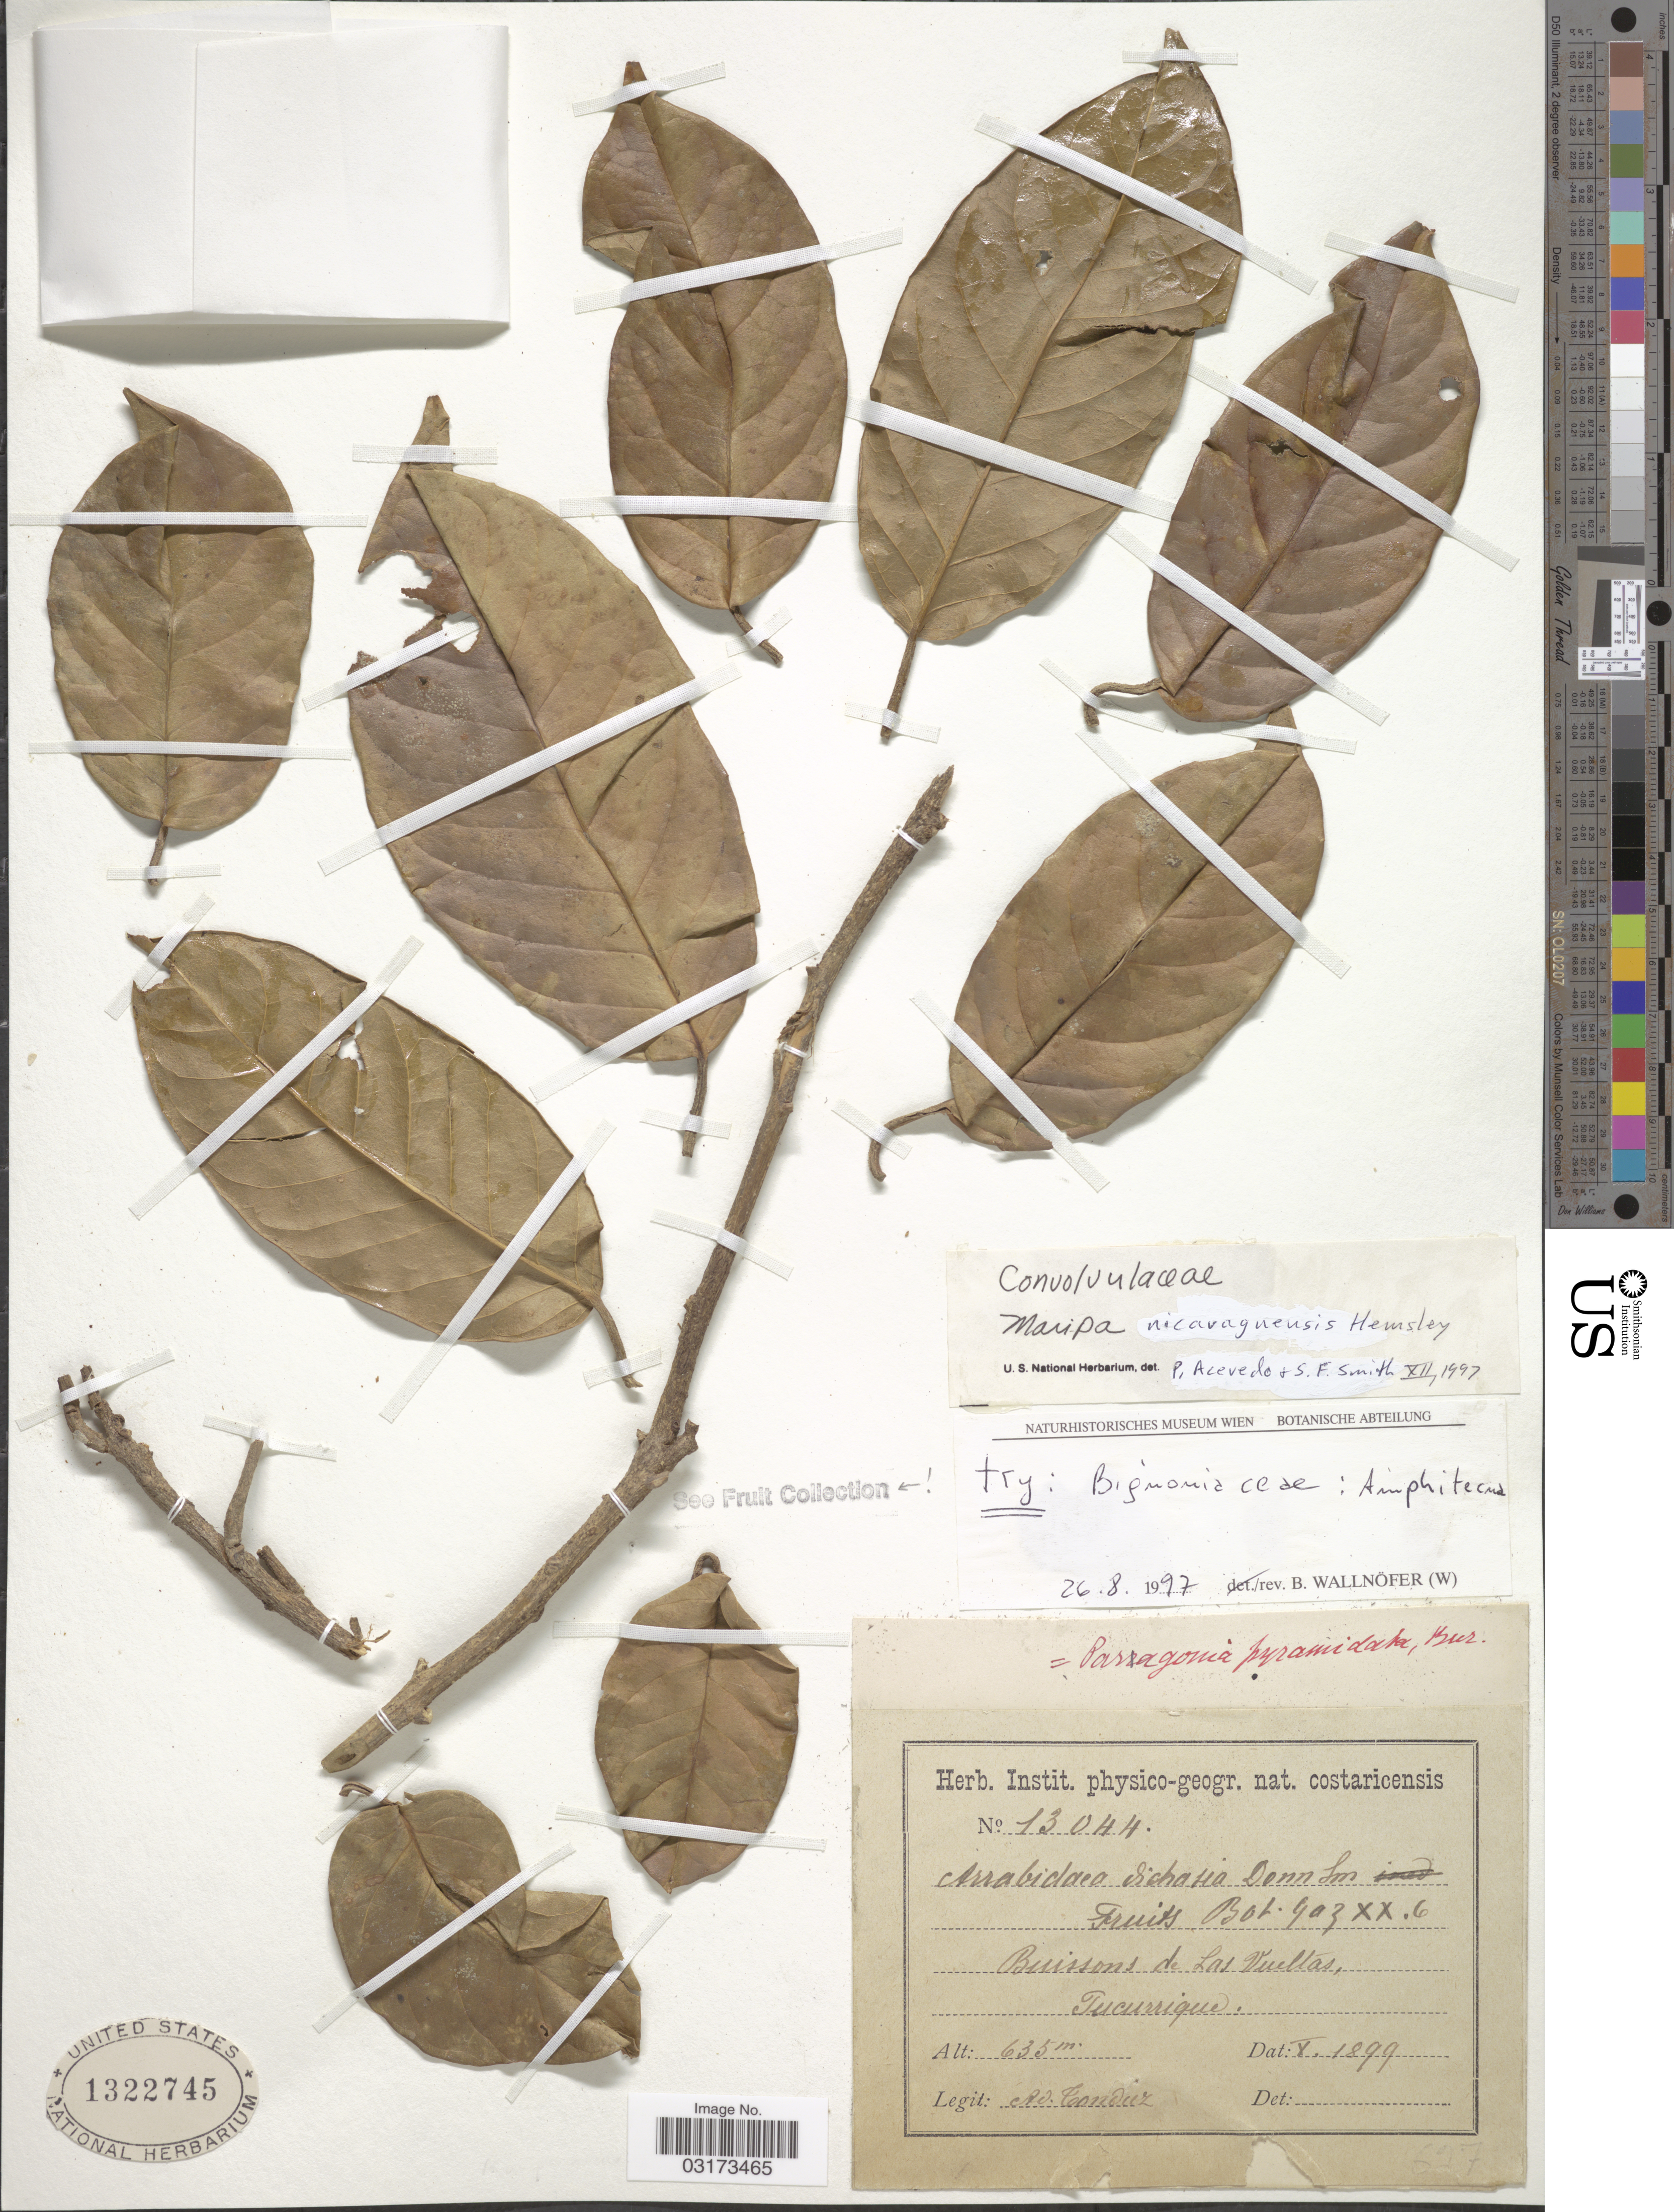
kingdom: Plantae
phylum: Tracheophyta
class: Magnoliopsida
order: Solanales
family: Convolvulaceae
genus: Maripa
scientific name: Maripa nicaraguensis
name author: Hemsl.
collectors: A. Tonduz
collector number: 13044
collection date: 1899-10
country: Costa Rica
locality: Buissons de Las Vueltas, Tucurrique.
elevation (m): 635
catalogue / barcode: US 1322745